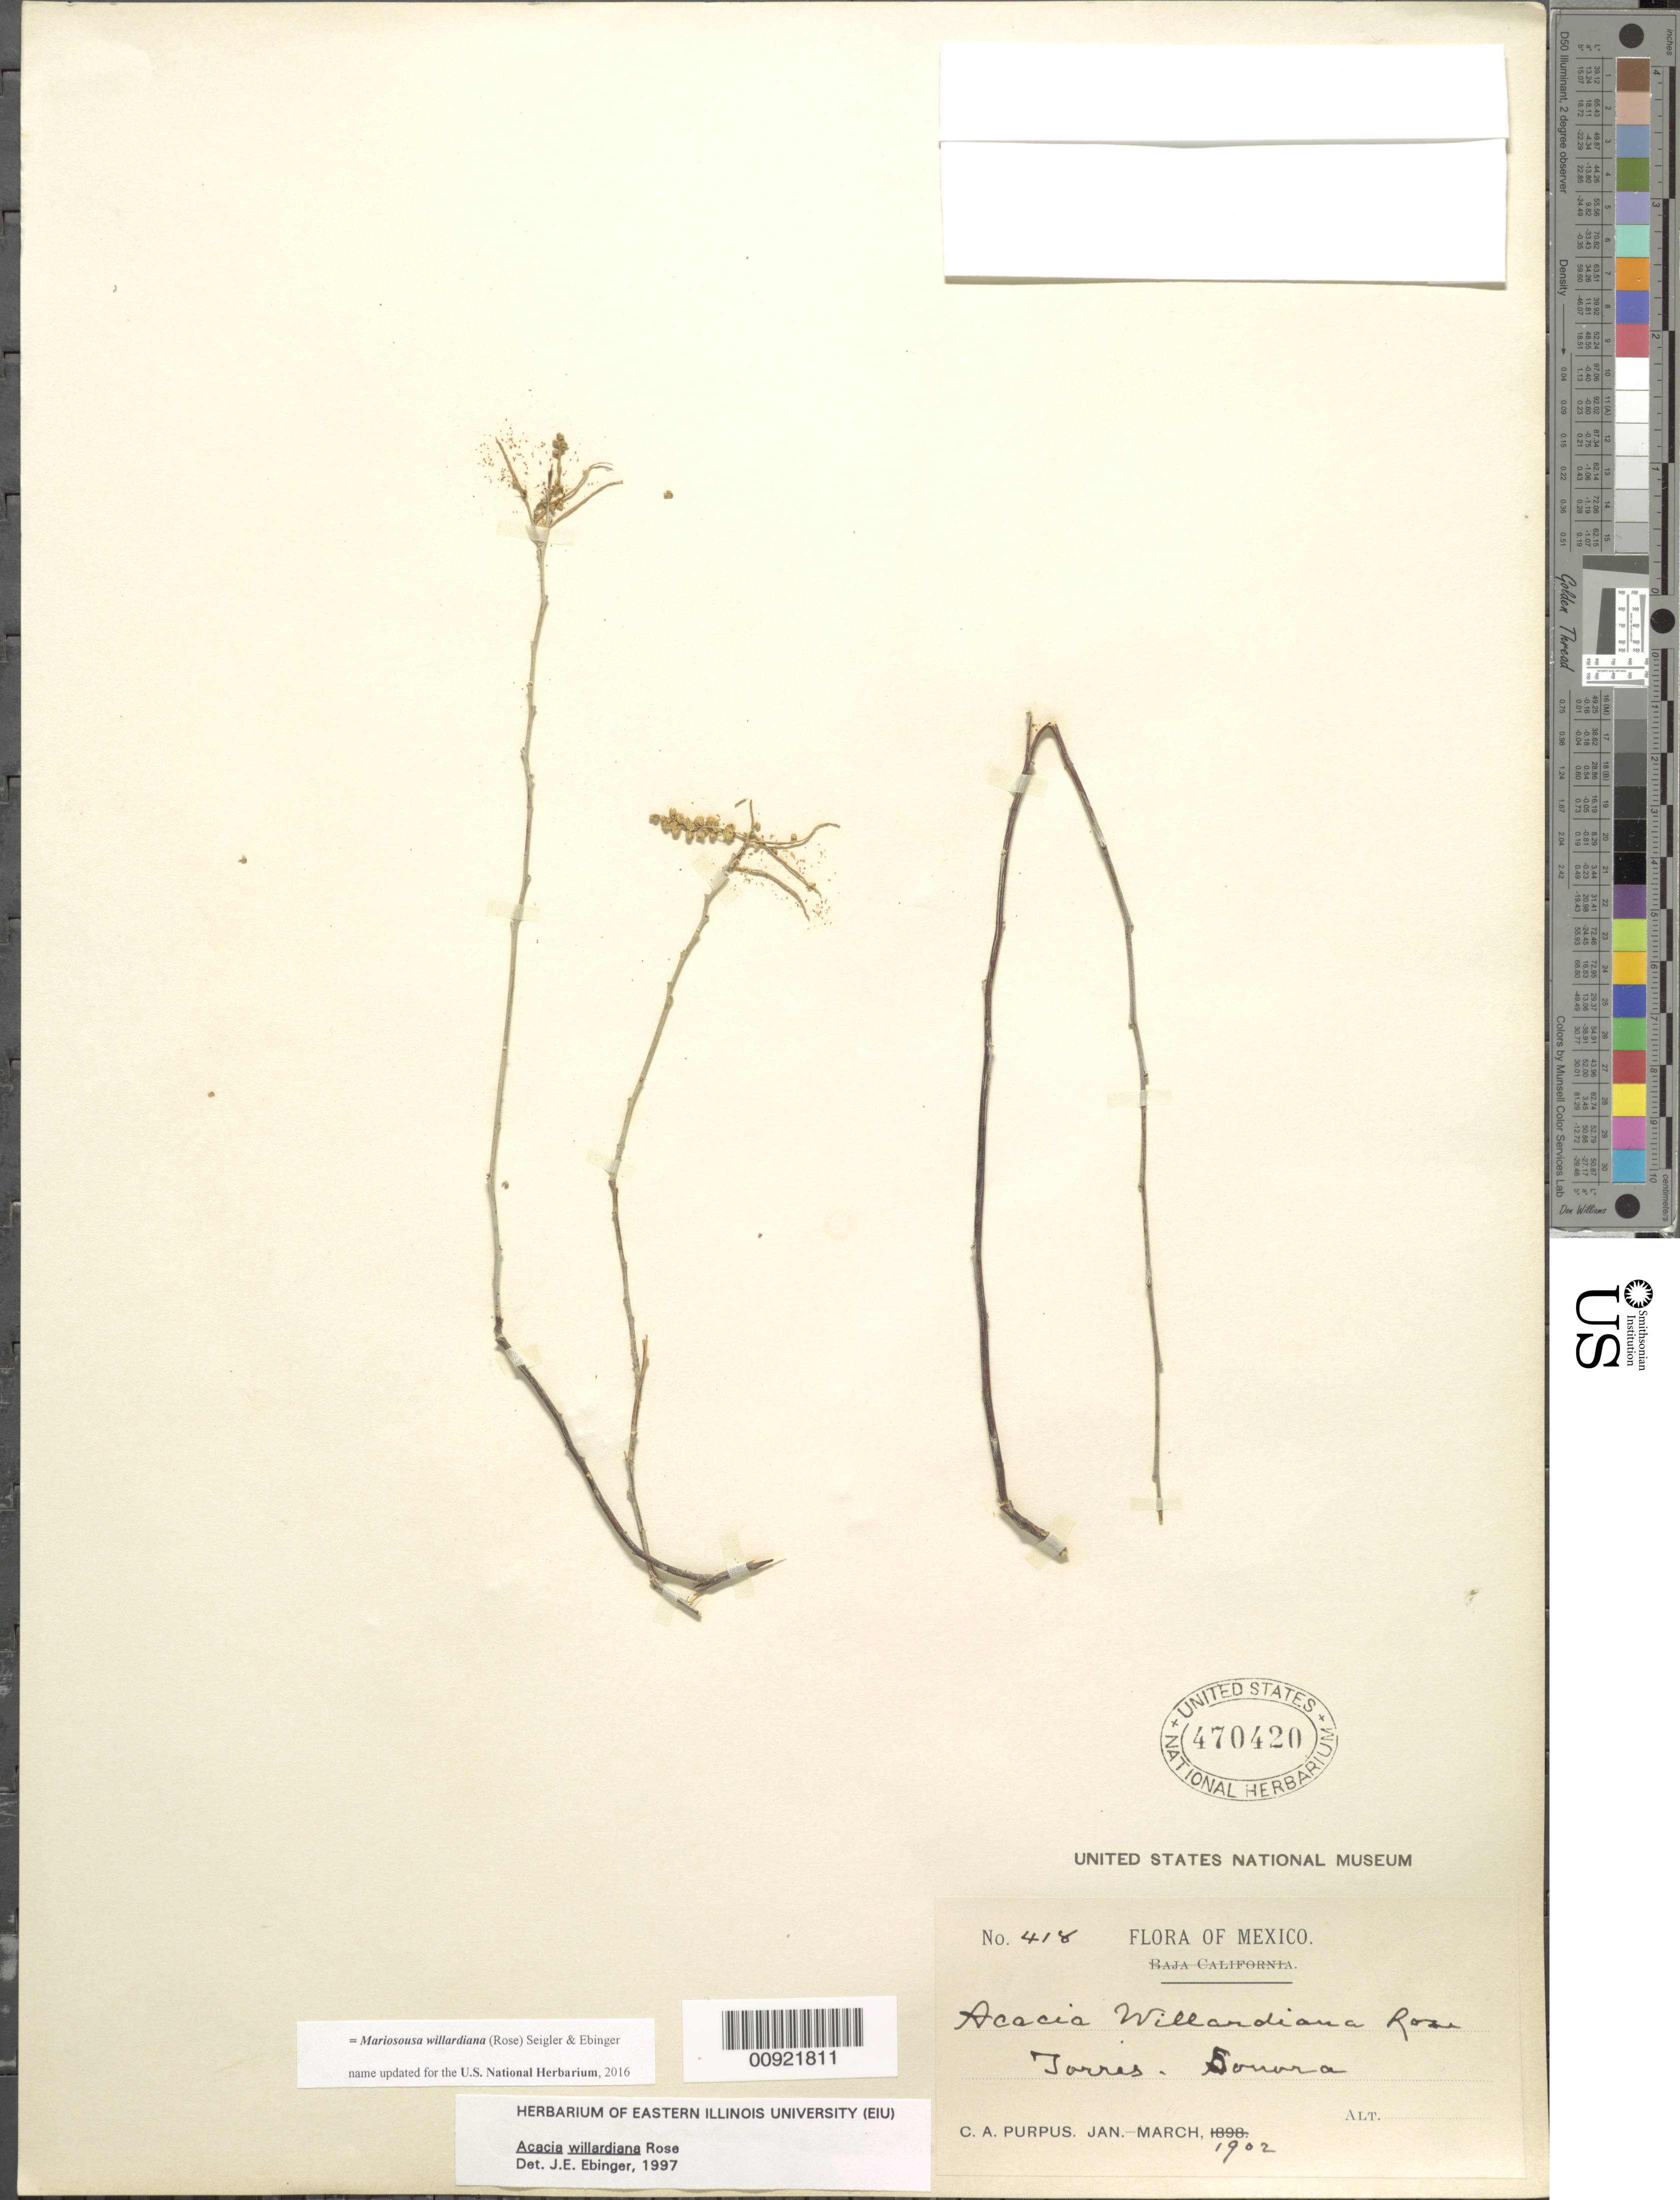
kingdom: Plantae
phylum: Tracheophyta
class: Magnoliopsida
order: Fabales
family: Fabaceae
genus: Mariosousa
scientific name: Mariosousa willardiana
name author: (Rose) Seigler & Ebinger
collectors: C. A. Purpus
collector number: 418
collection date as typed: Jan 1902 to -- Mar 1902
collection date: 1902-01/1902-03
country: Mexico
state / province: Sonora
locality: Torres, Sonora.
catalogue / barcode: US 470420